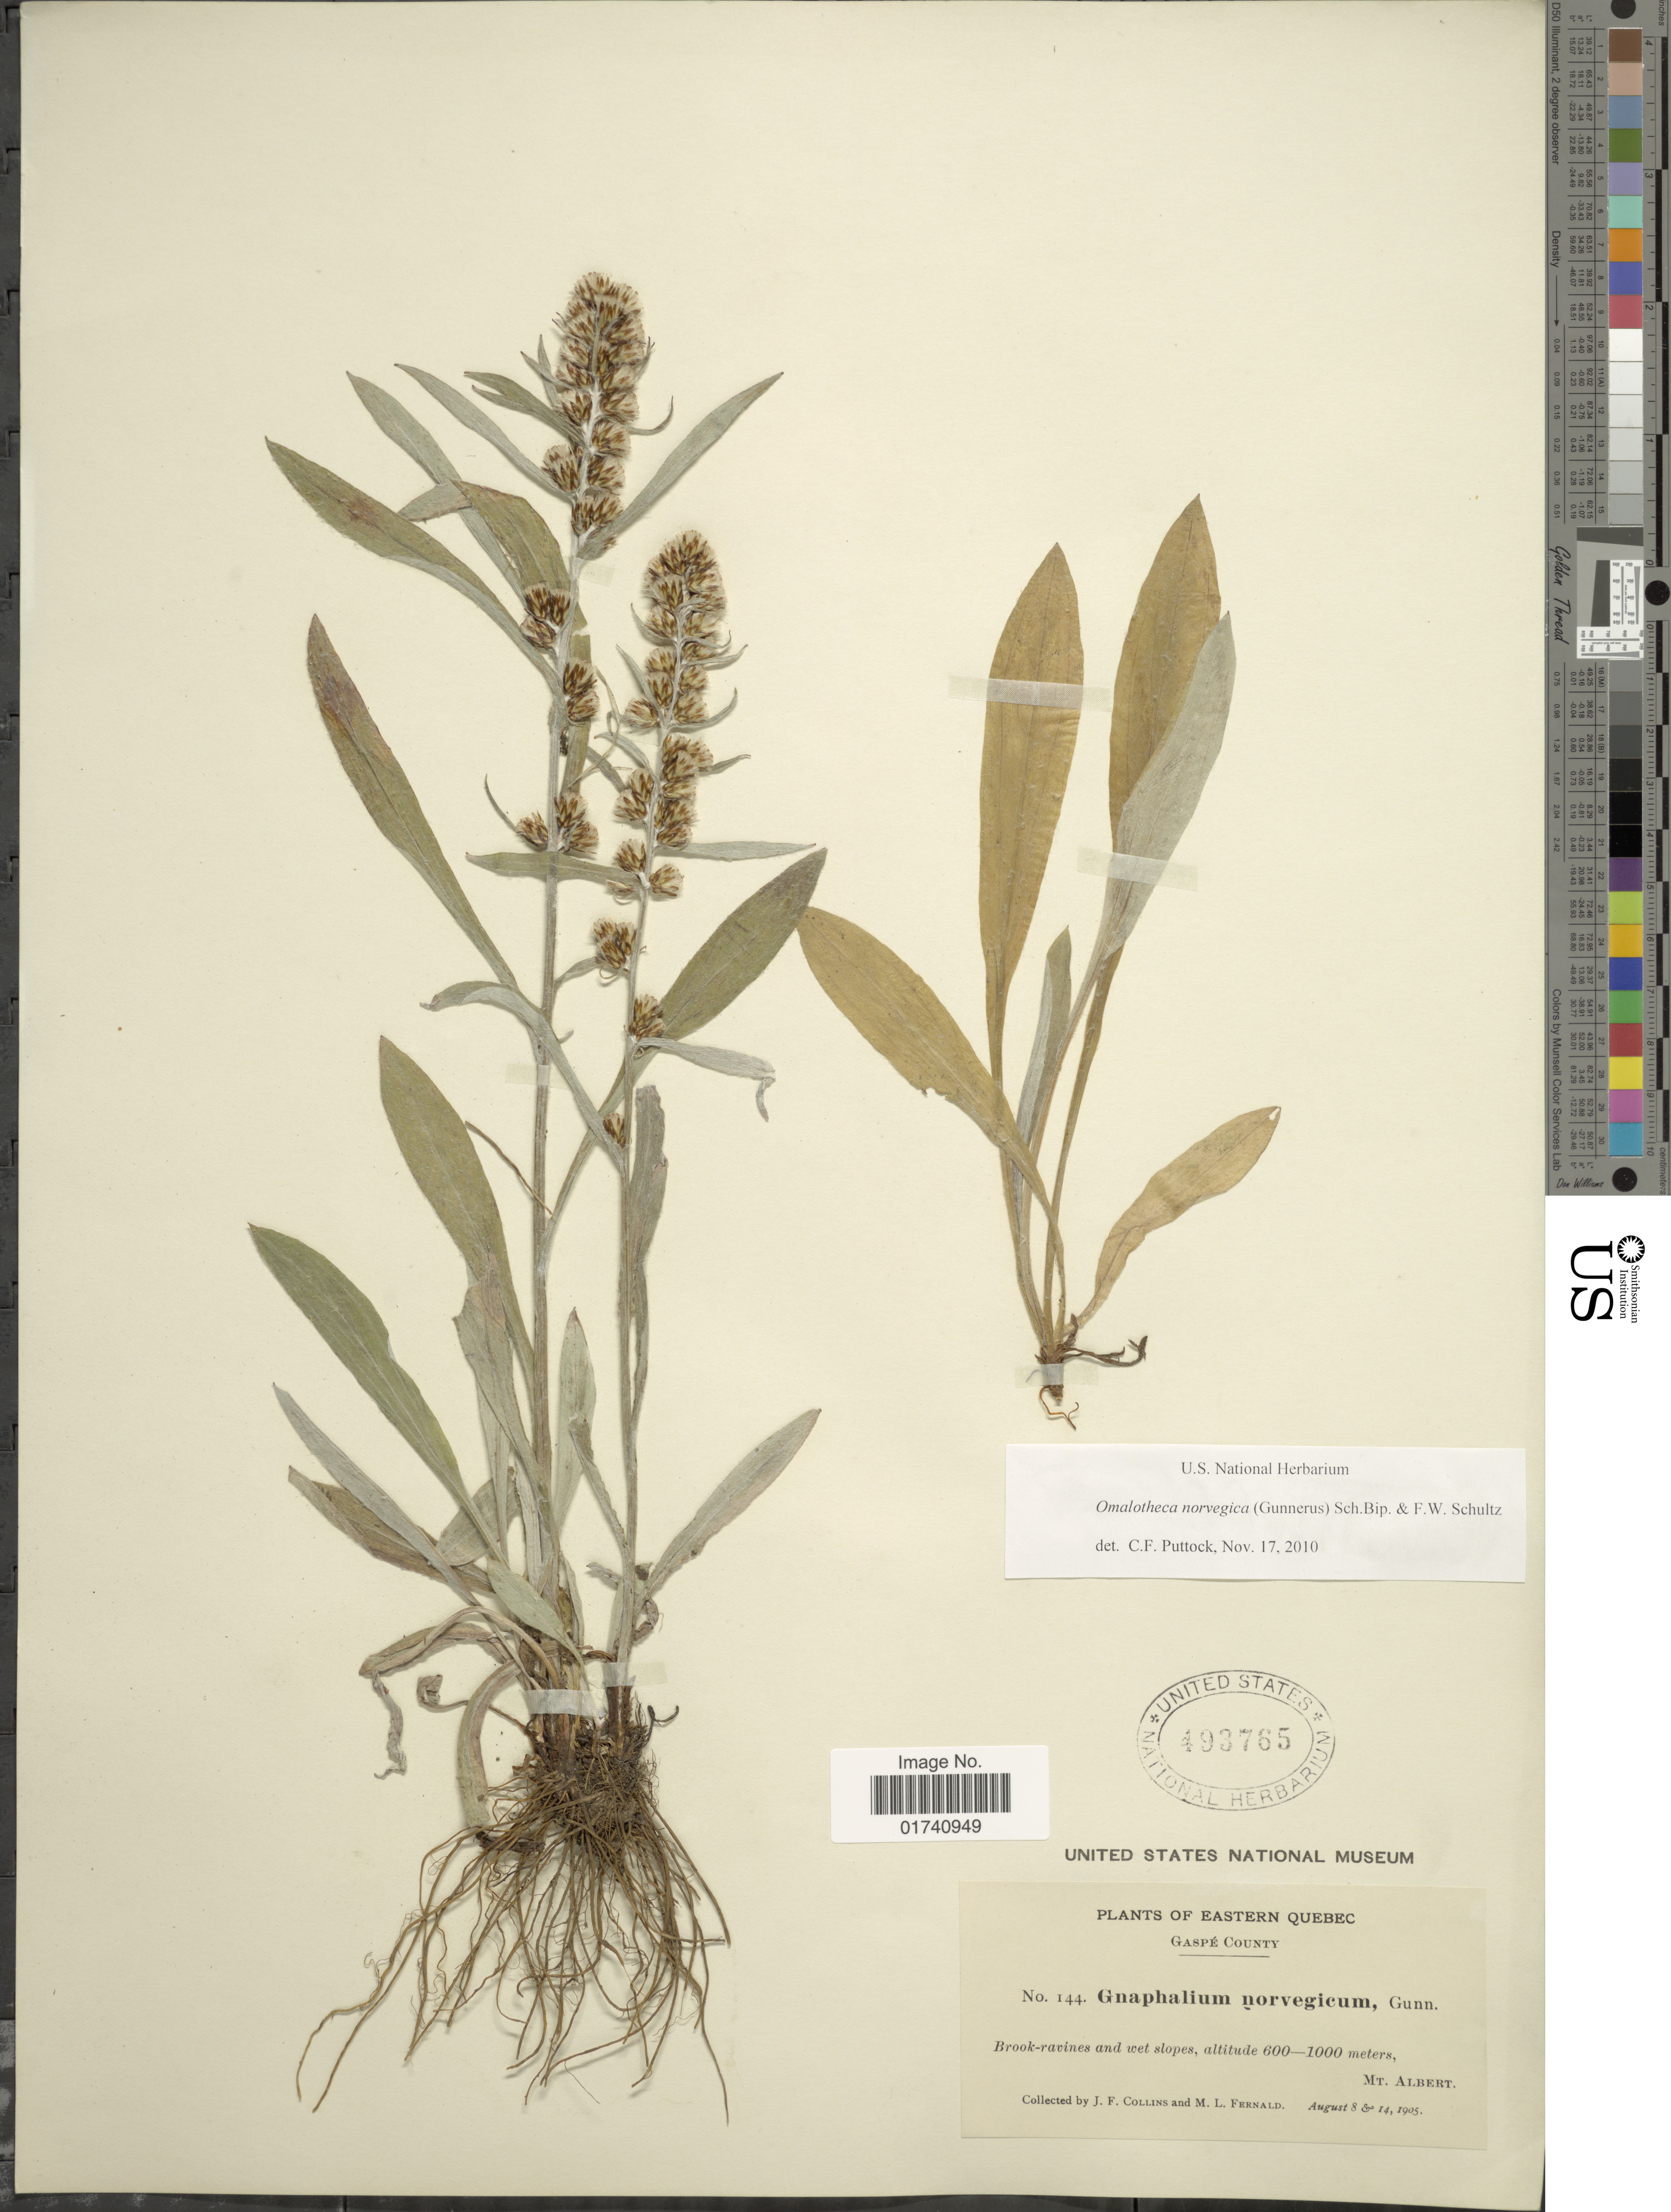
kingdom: Plantae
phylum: Tracheophyta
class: Magnoliopsida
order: Asterales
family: Asteraceae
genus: Omalotheca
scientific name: Omalotheca norvegica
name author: (Gunnerus) Sch. Bip. & F.W. Schultz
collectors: J. Collins & M. L. Fernald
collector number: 144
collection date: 1905-08-08/1905-08-14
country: Canada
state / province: Quebec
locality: Eastern Quebec. Mt. Albert.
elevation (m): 600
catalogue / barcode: US 493765